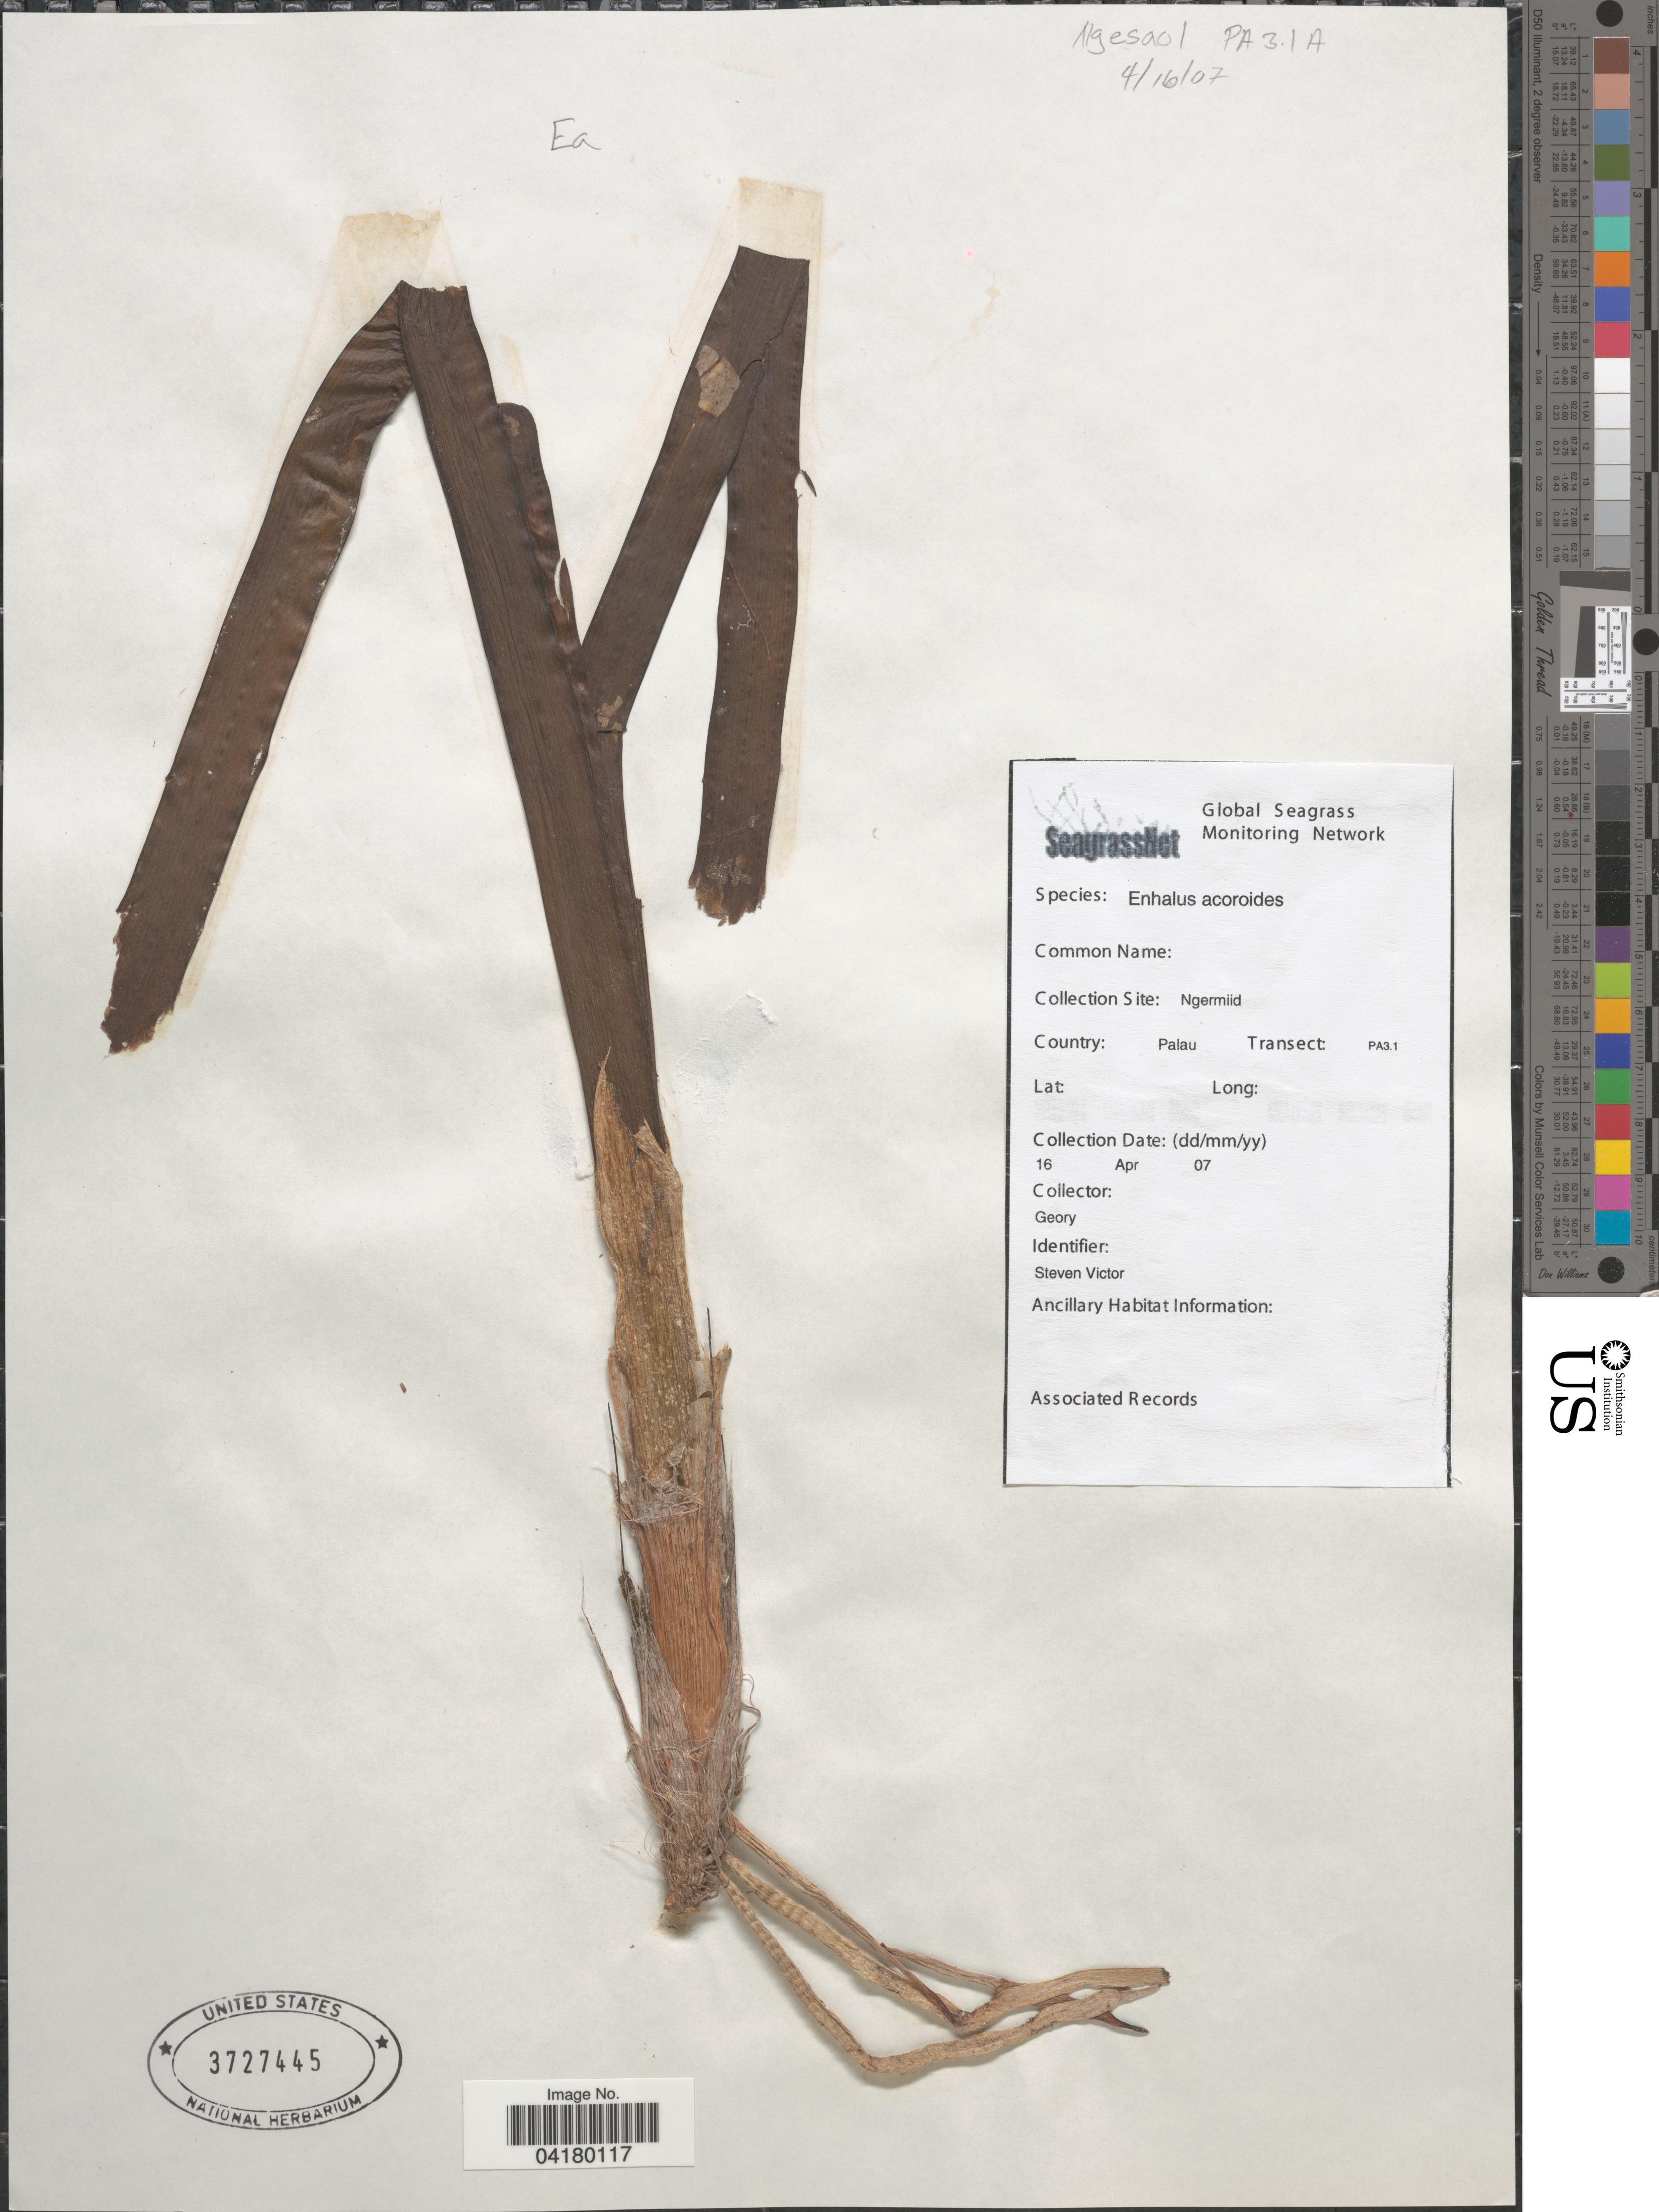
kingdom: Plantae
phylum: Tracheophyta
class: Liliopsida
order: Alismatales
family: Hydrocharitaceae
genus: Enhalus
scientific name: Enhalus acoroides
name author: (L. f.) Royle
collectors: Geor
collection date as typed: Transcribed d/m/y: 16/4/7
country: Palau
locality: Collection Site: Ngermiid. Country: Palau. Transect: PA3.1.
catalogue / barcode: US 3727445